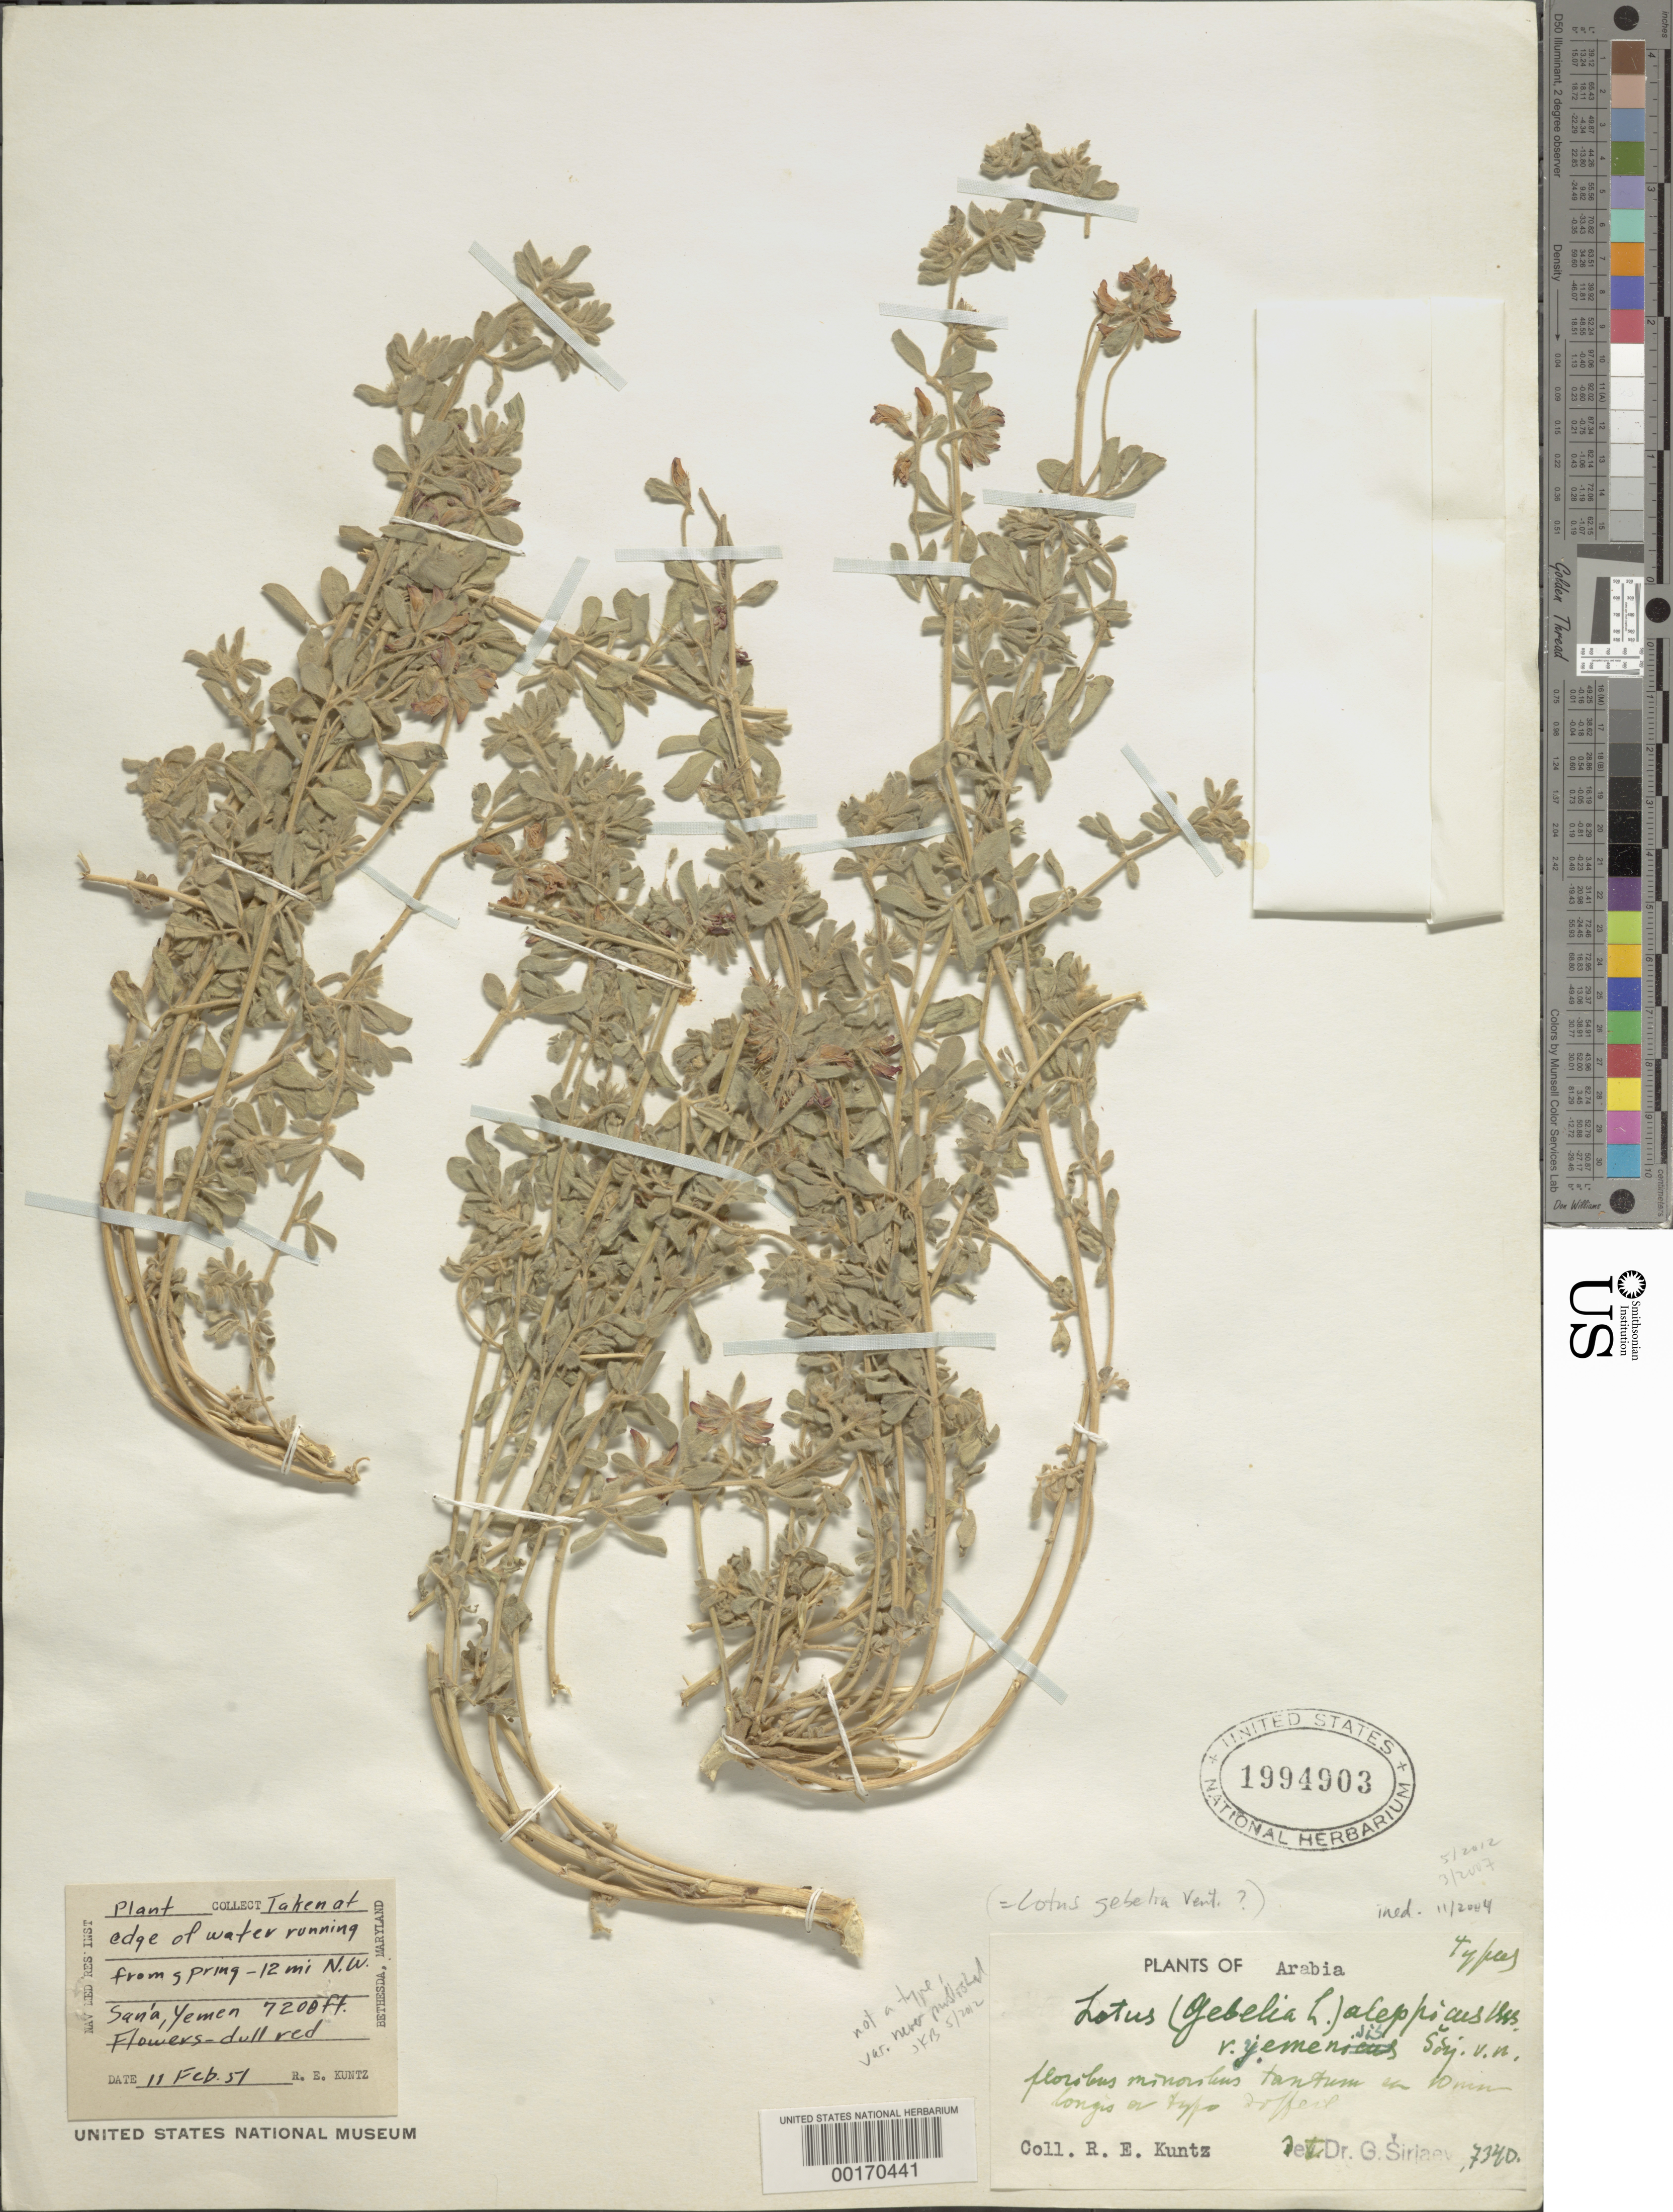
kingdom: Plantae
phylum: Tracheophyta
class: Magnoliopsida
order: Fabales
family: Fabaceae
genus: Lotus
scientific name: Lotus aleppicus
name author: Boiss.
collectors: R. E. Kunze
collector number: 7340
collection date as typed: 11 Feb 1951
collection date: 1951-02-11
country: Yemen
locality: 12 mi NW of Sana.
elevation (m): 30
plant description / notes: Annotated as "Typus" of Lotus (Gebelia L.) aleppicus Bss. v. yemenensis Sirj., v.n. [ined. name, never published]; re-filed in main herbarium.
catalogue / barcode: US 1994903